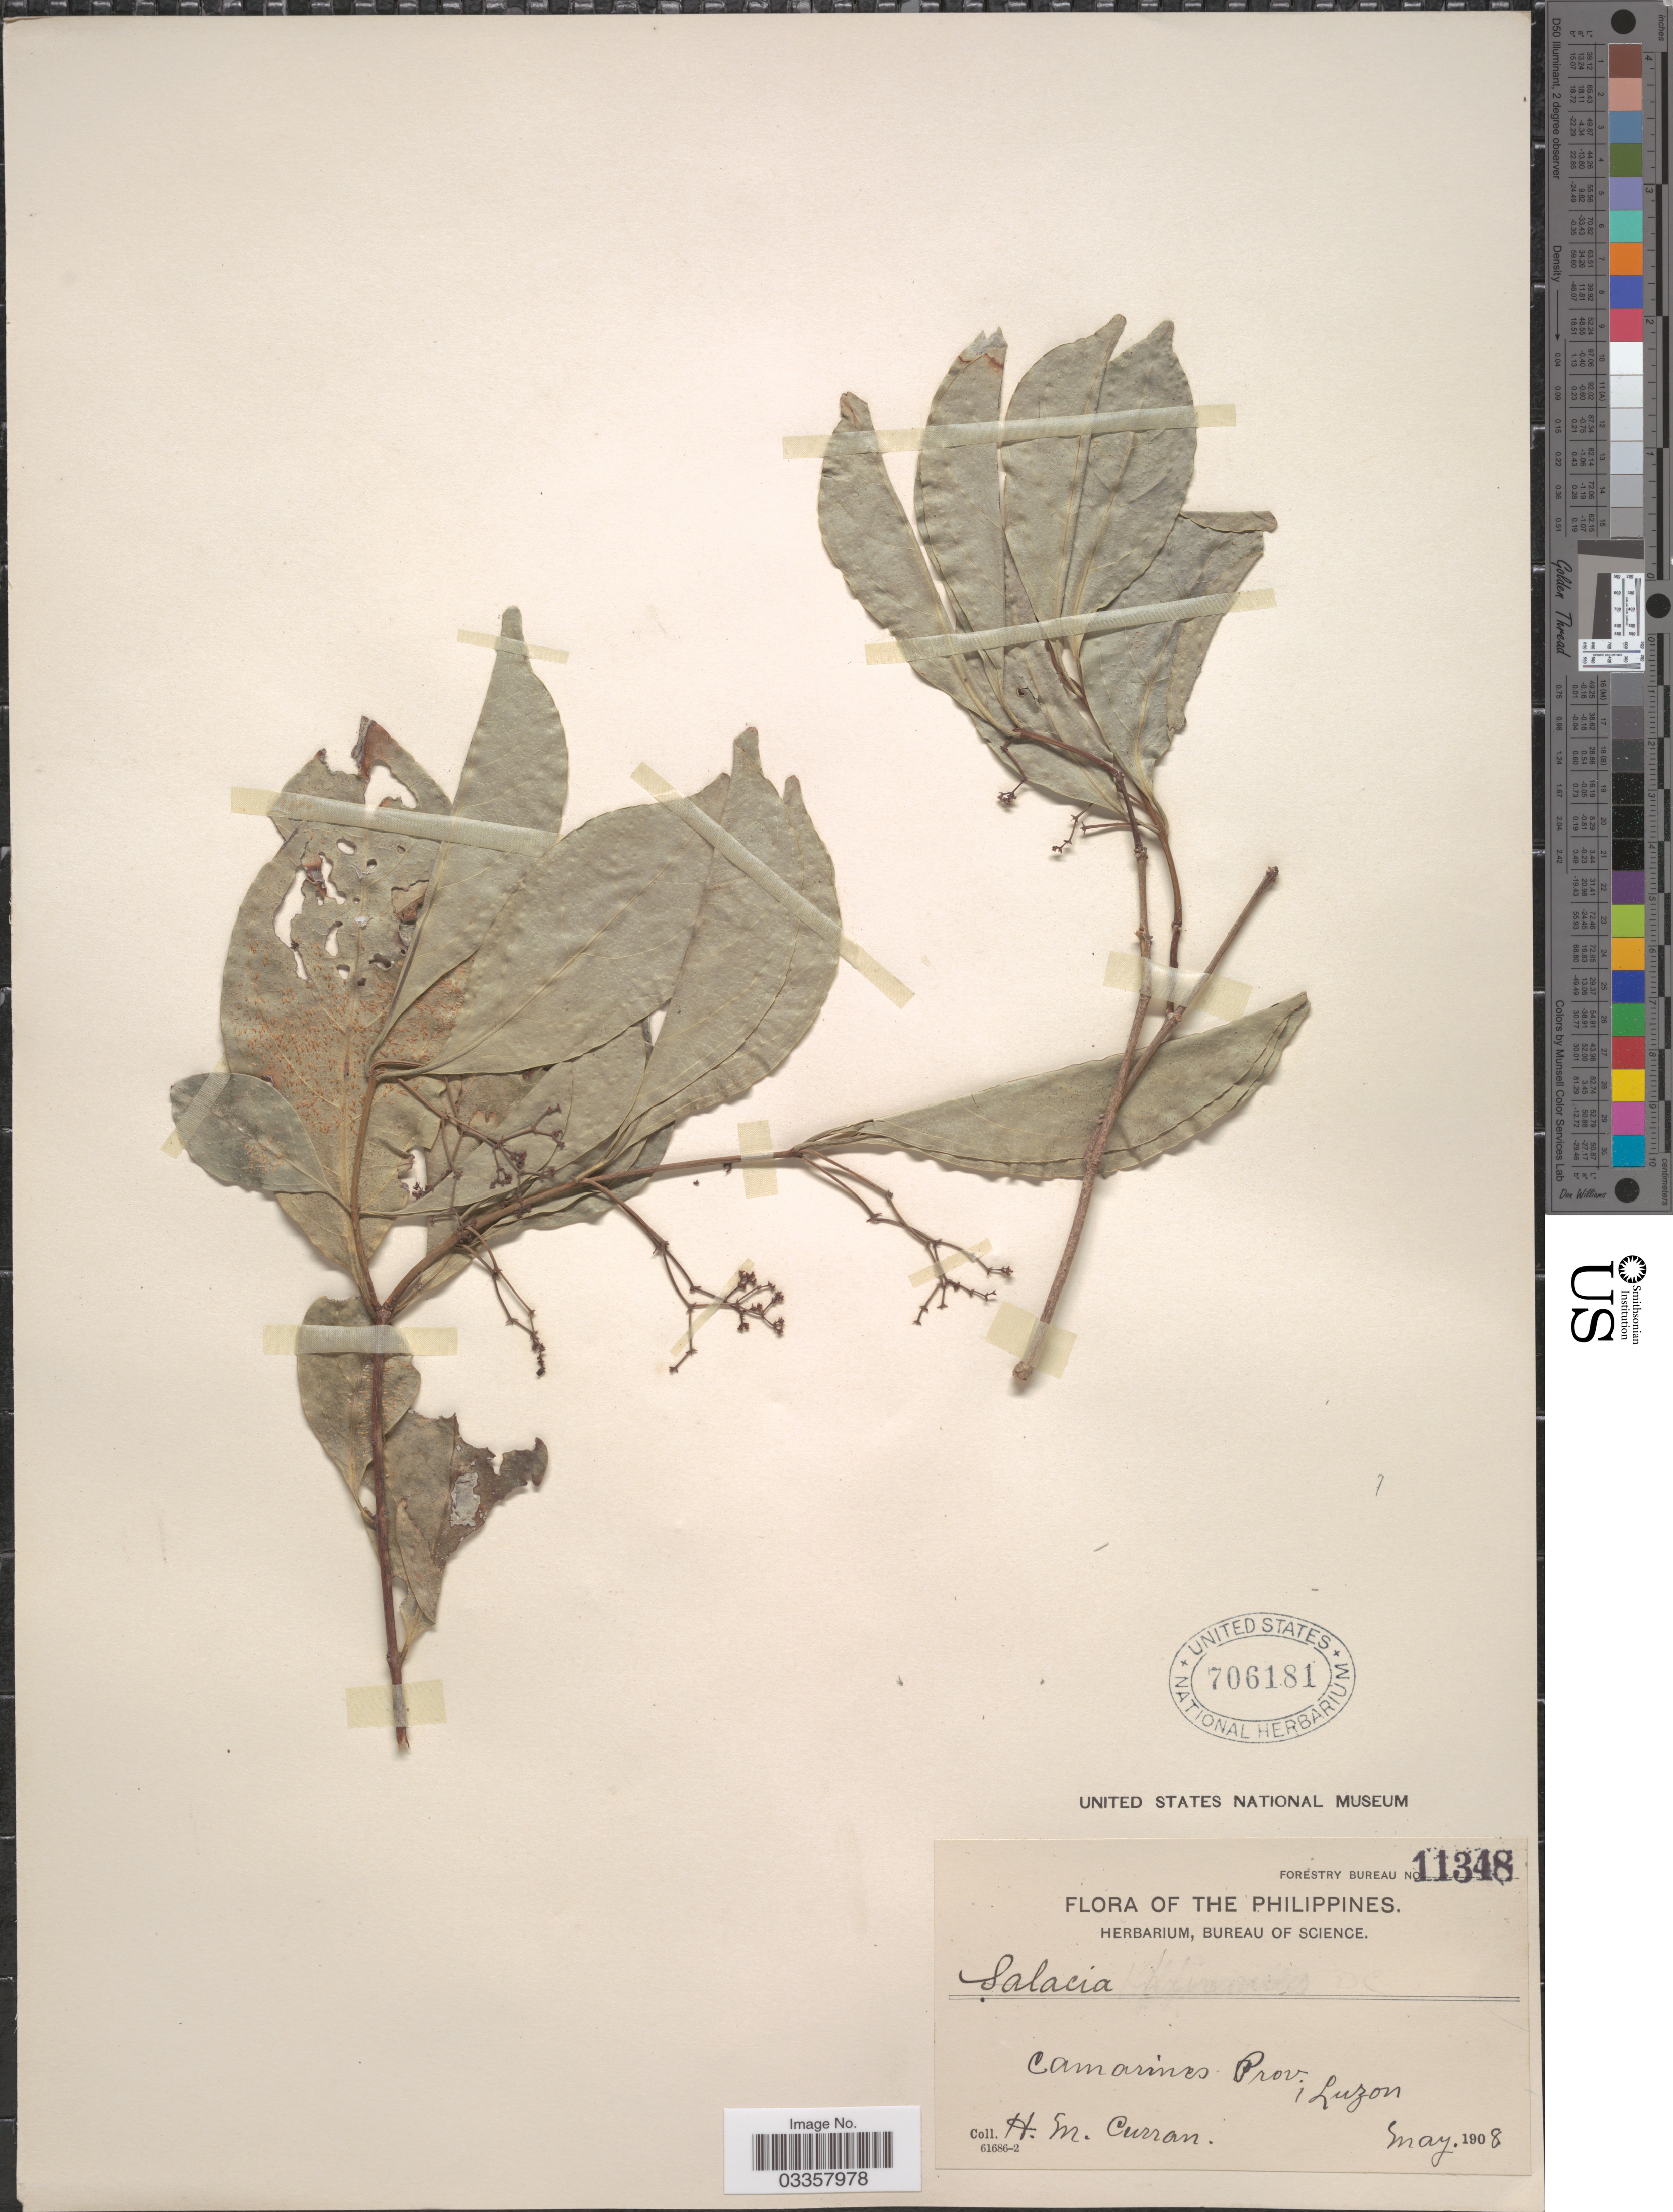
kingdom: Plantae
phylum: Tracheophyta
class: Magnoliopsida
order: Celastrales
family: Celastraceae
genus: Loeseneriella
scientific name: Loeseneriella sp.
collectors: H. M. Curran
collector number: Forestry Bureau 11348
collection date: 1908-05-05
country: Philippines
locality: Camarines Prov., Luzon.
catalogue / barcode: US 706181